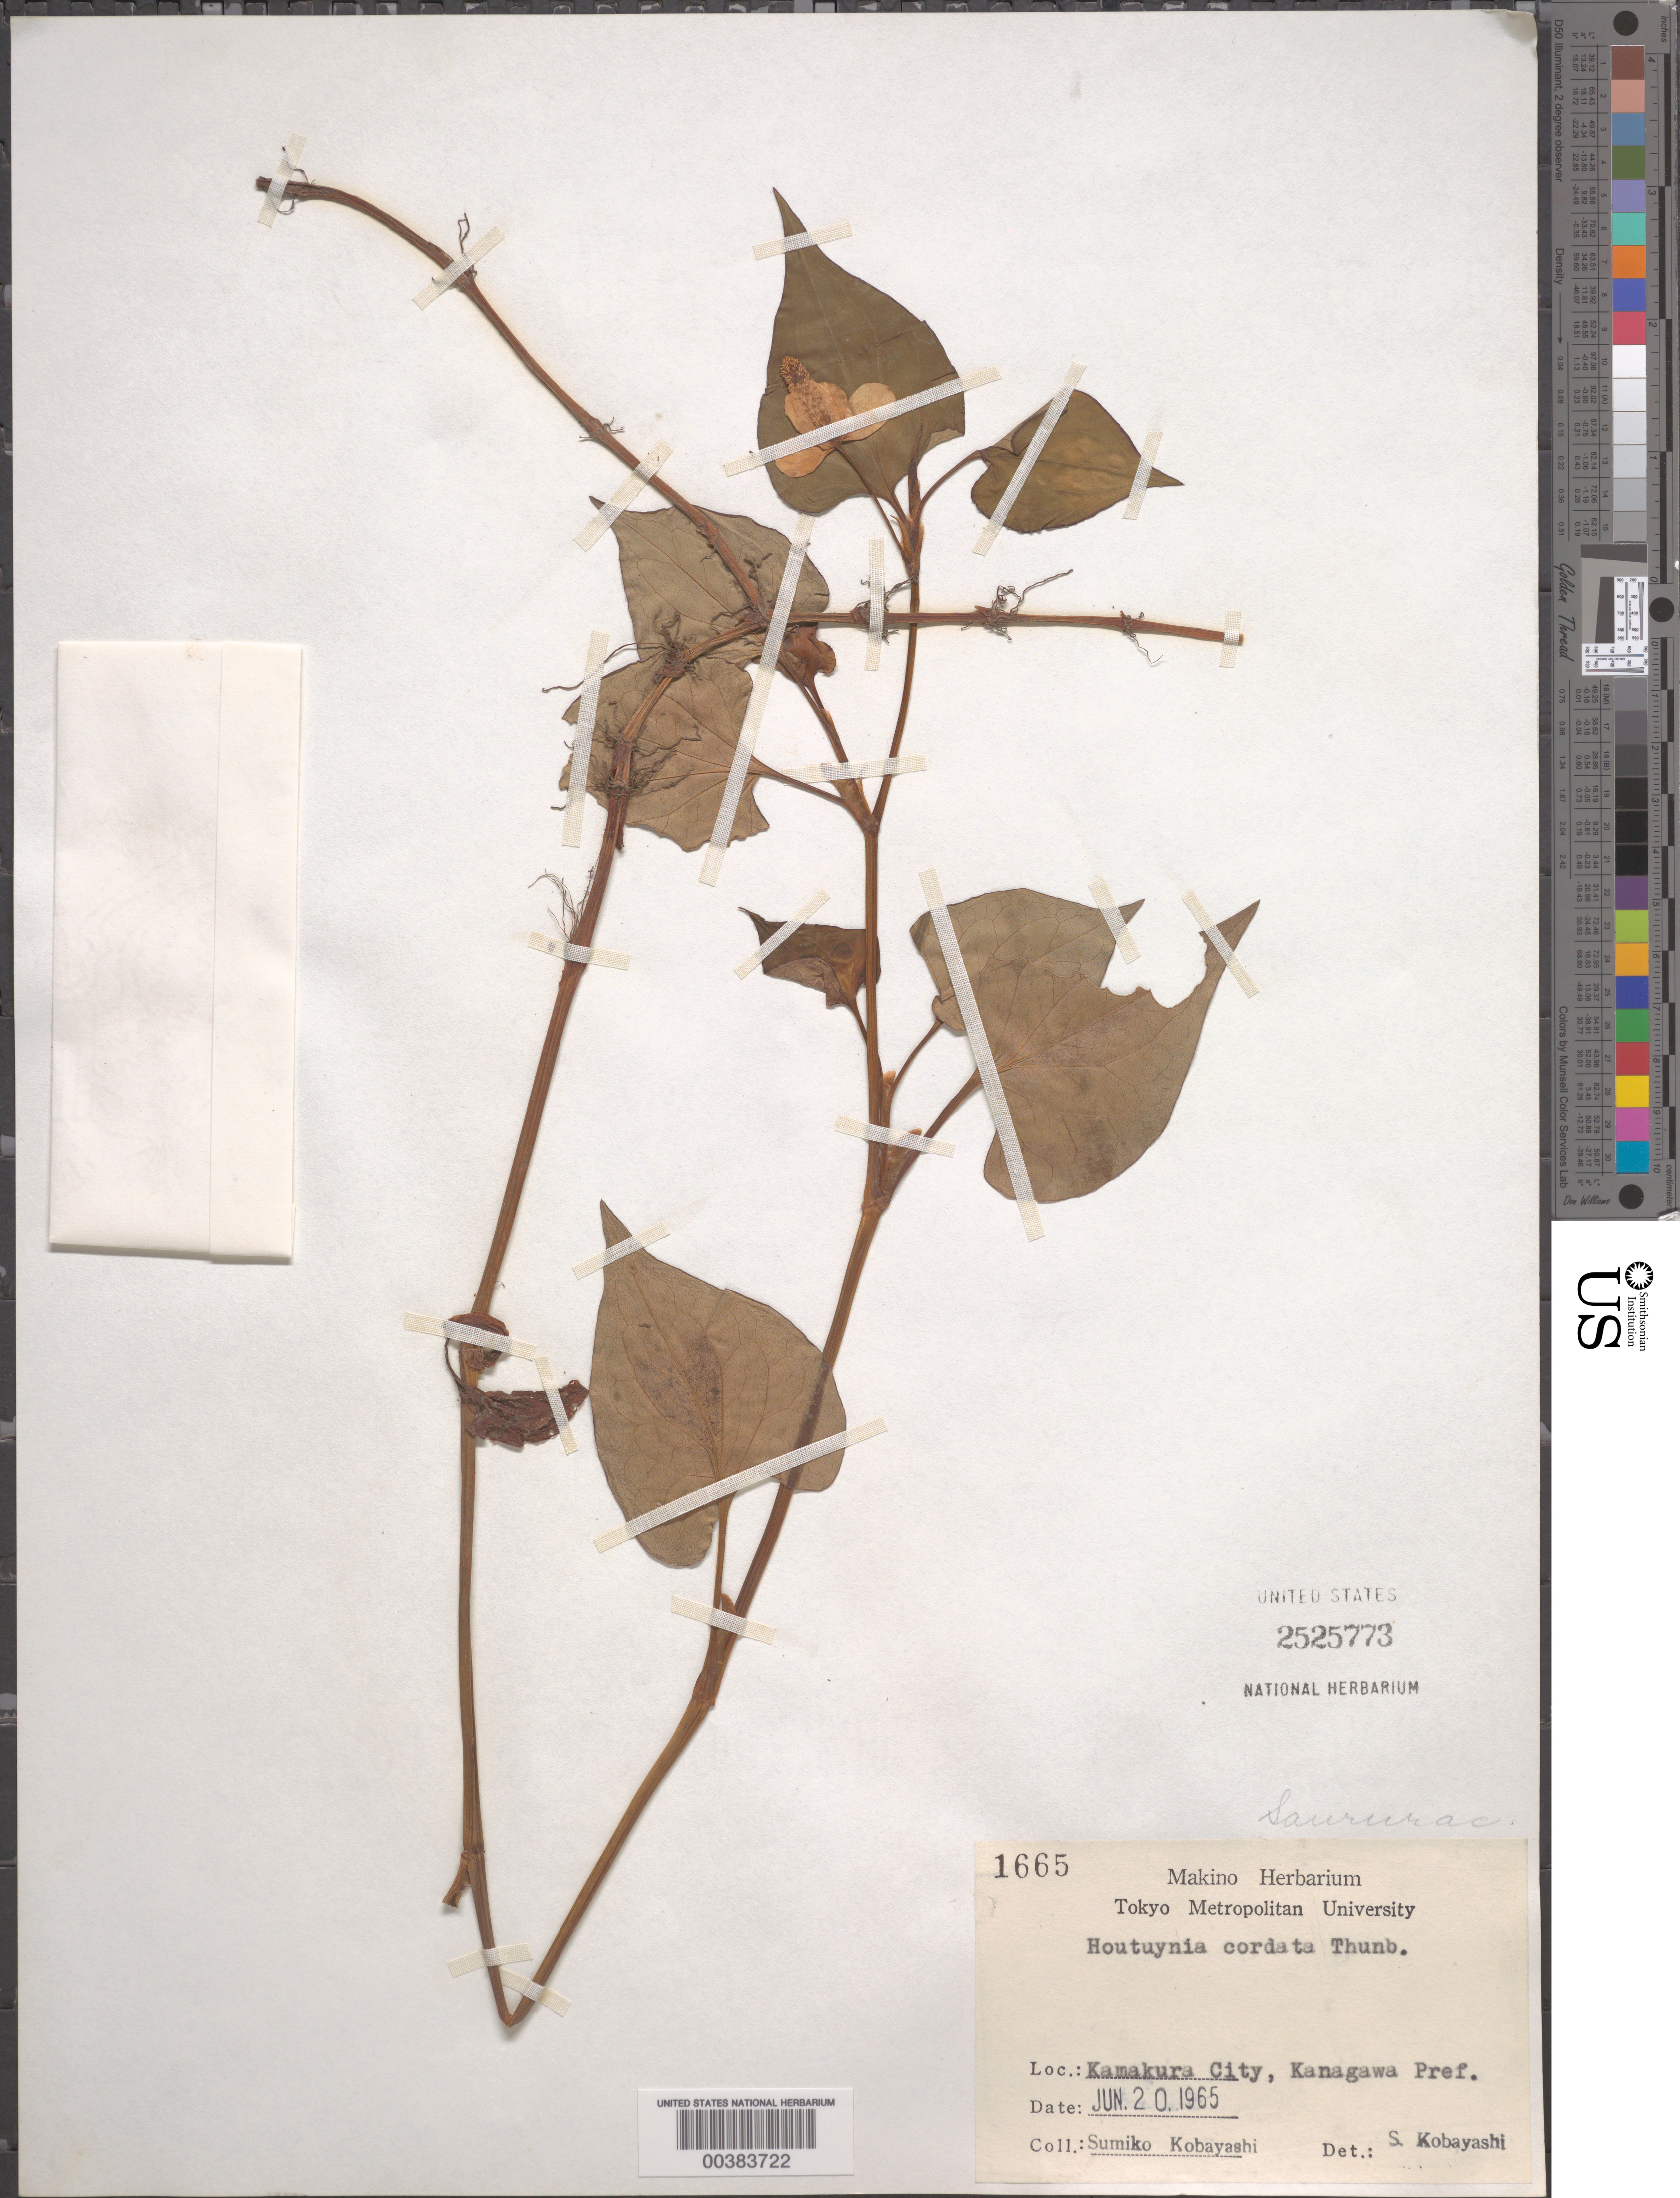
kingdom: Plantae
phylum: Tracheophyta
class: Magnoliopsida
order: Piperales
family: Saururaceae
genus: Houttuynia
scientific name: Houttuynia cordata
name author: Thunb.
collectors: S. Kobayashi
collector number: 1665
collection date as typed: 20 Jun 1965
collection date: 1965-06-20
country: Japan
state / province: Kanagawa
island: Honshu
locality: Kamakura city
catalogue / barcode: US 2525773